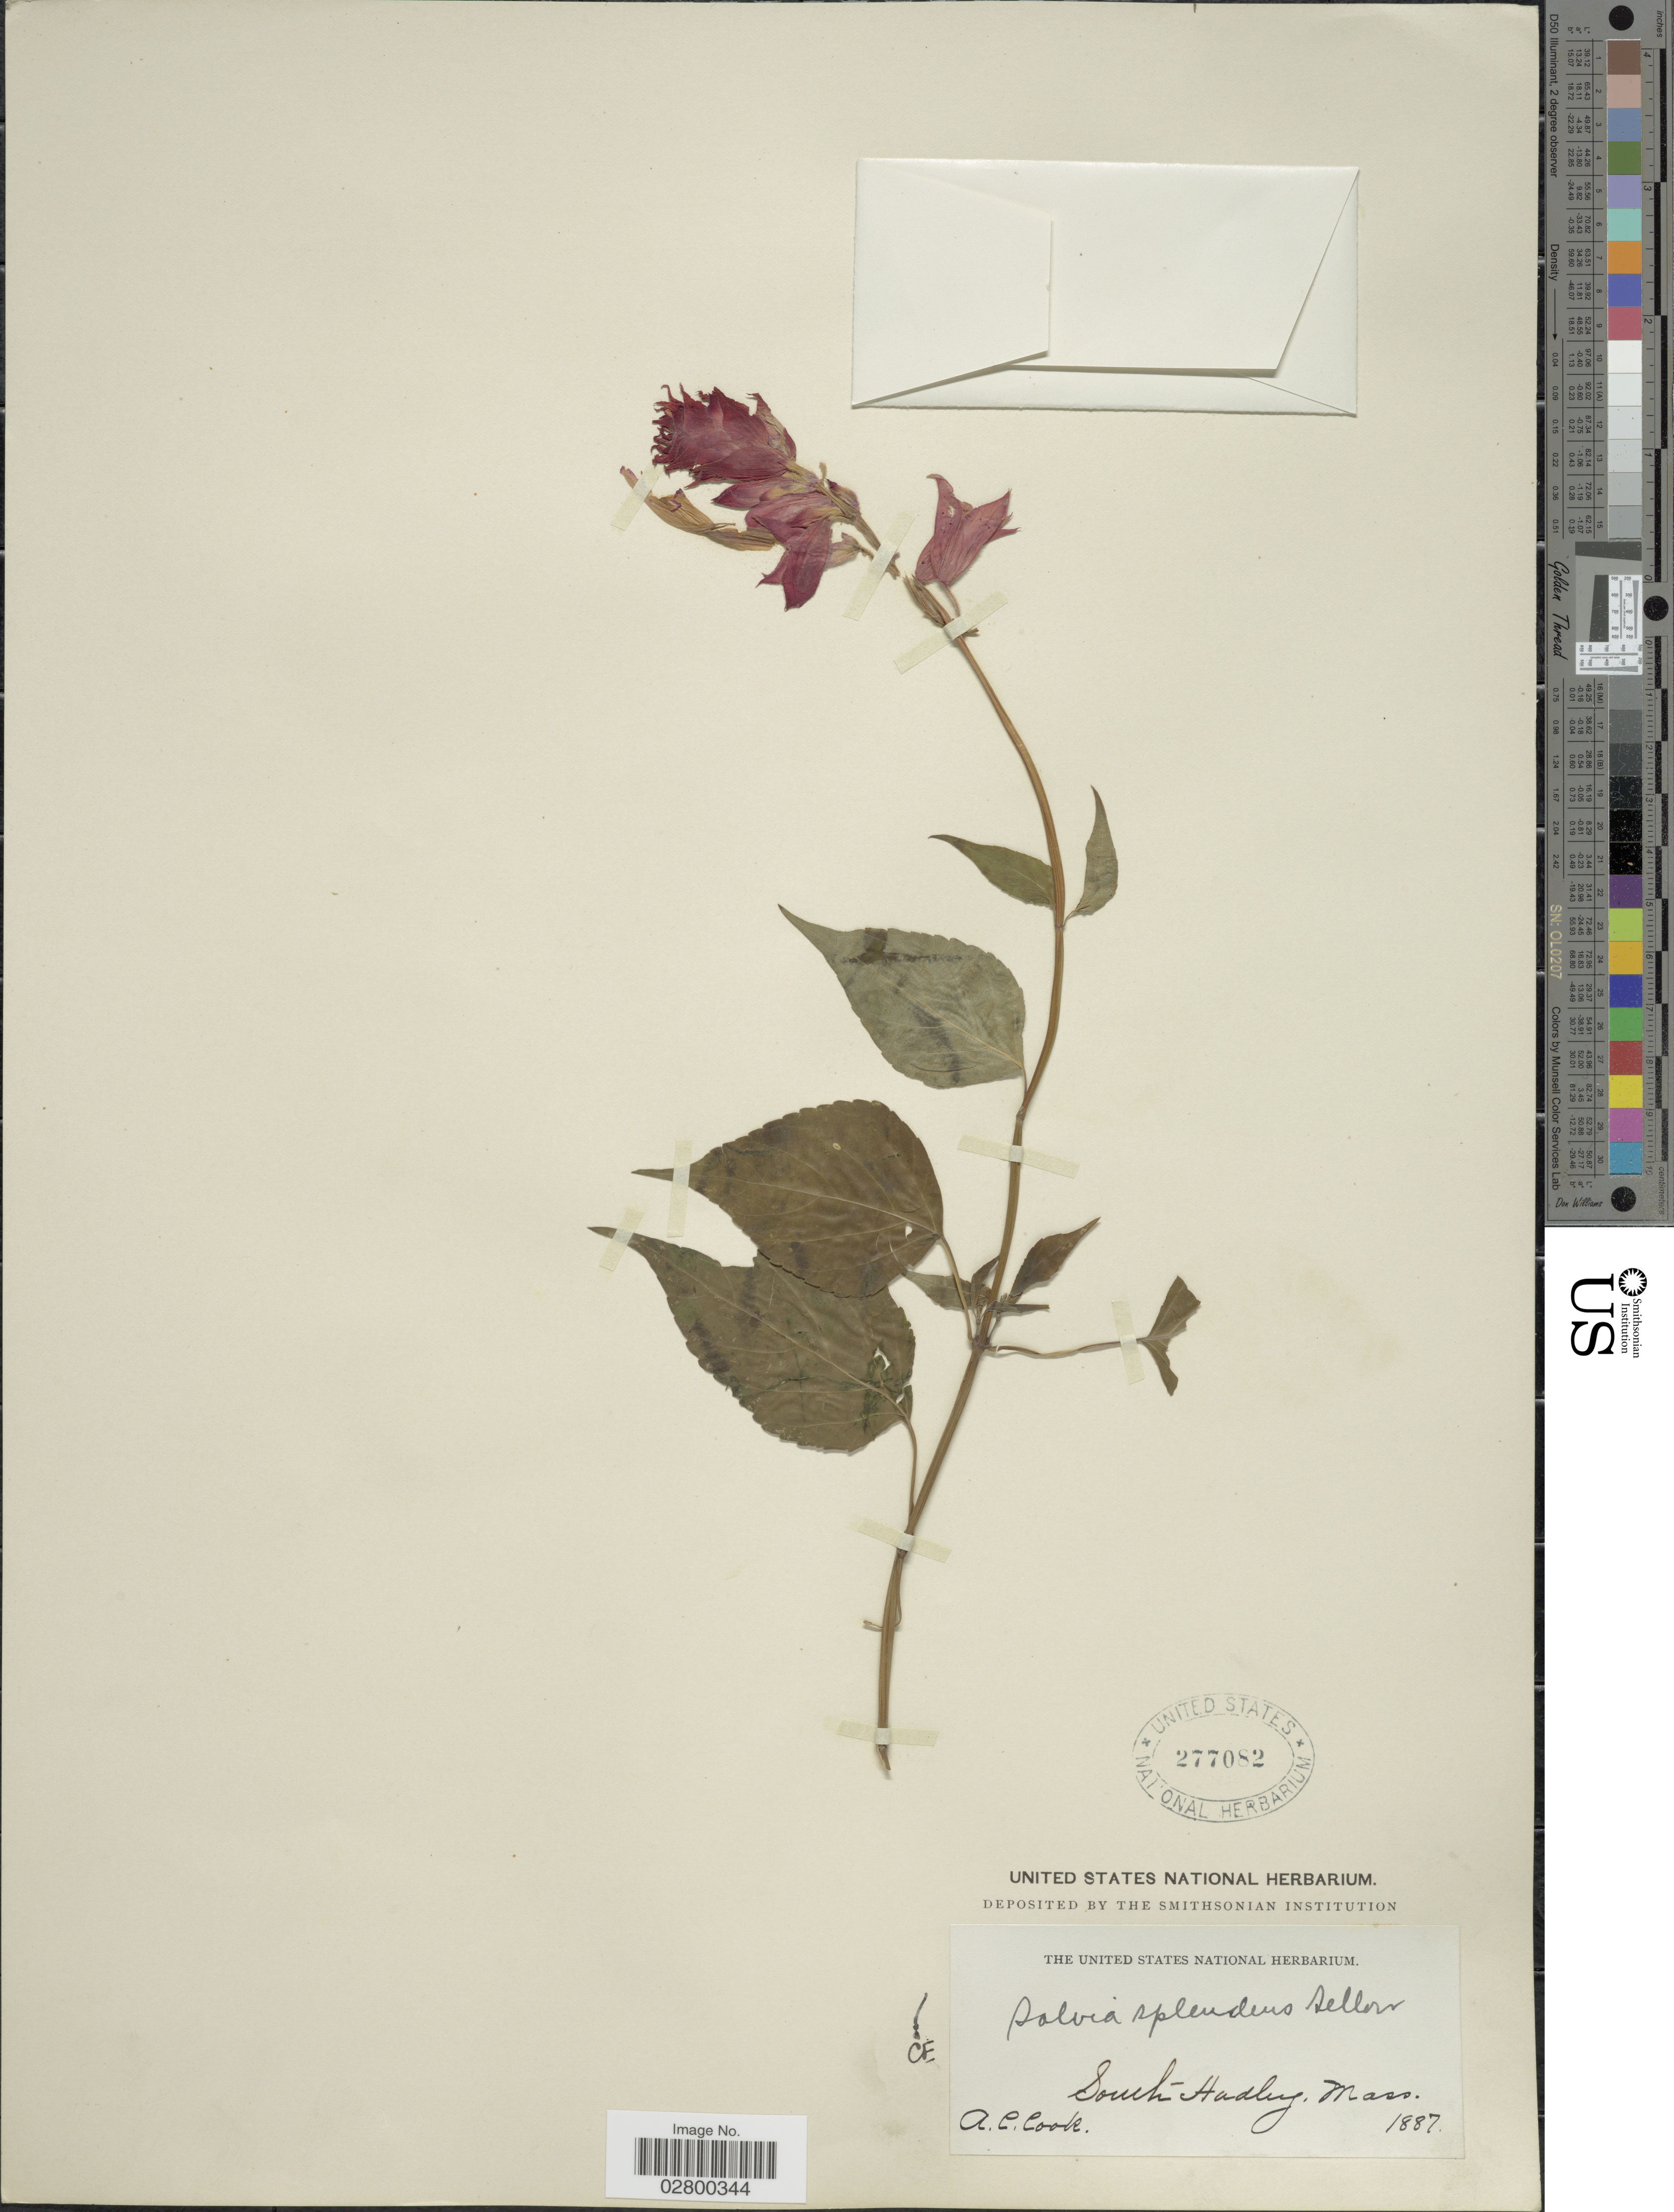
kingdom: Plantae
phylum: Tracheophyta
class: Magnoliopsida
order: Lamiales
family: Lamiaceae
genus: Salvia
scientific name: Salvia splendens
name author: Sellow ex Nees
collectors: Alice C. Cook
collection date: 1887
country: United States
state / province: Massachusetts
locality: South Hadley, Mass.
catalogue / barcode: US 277082